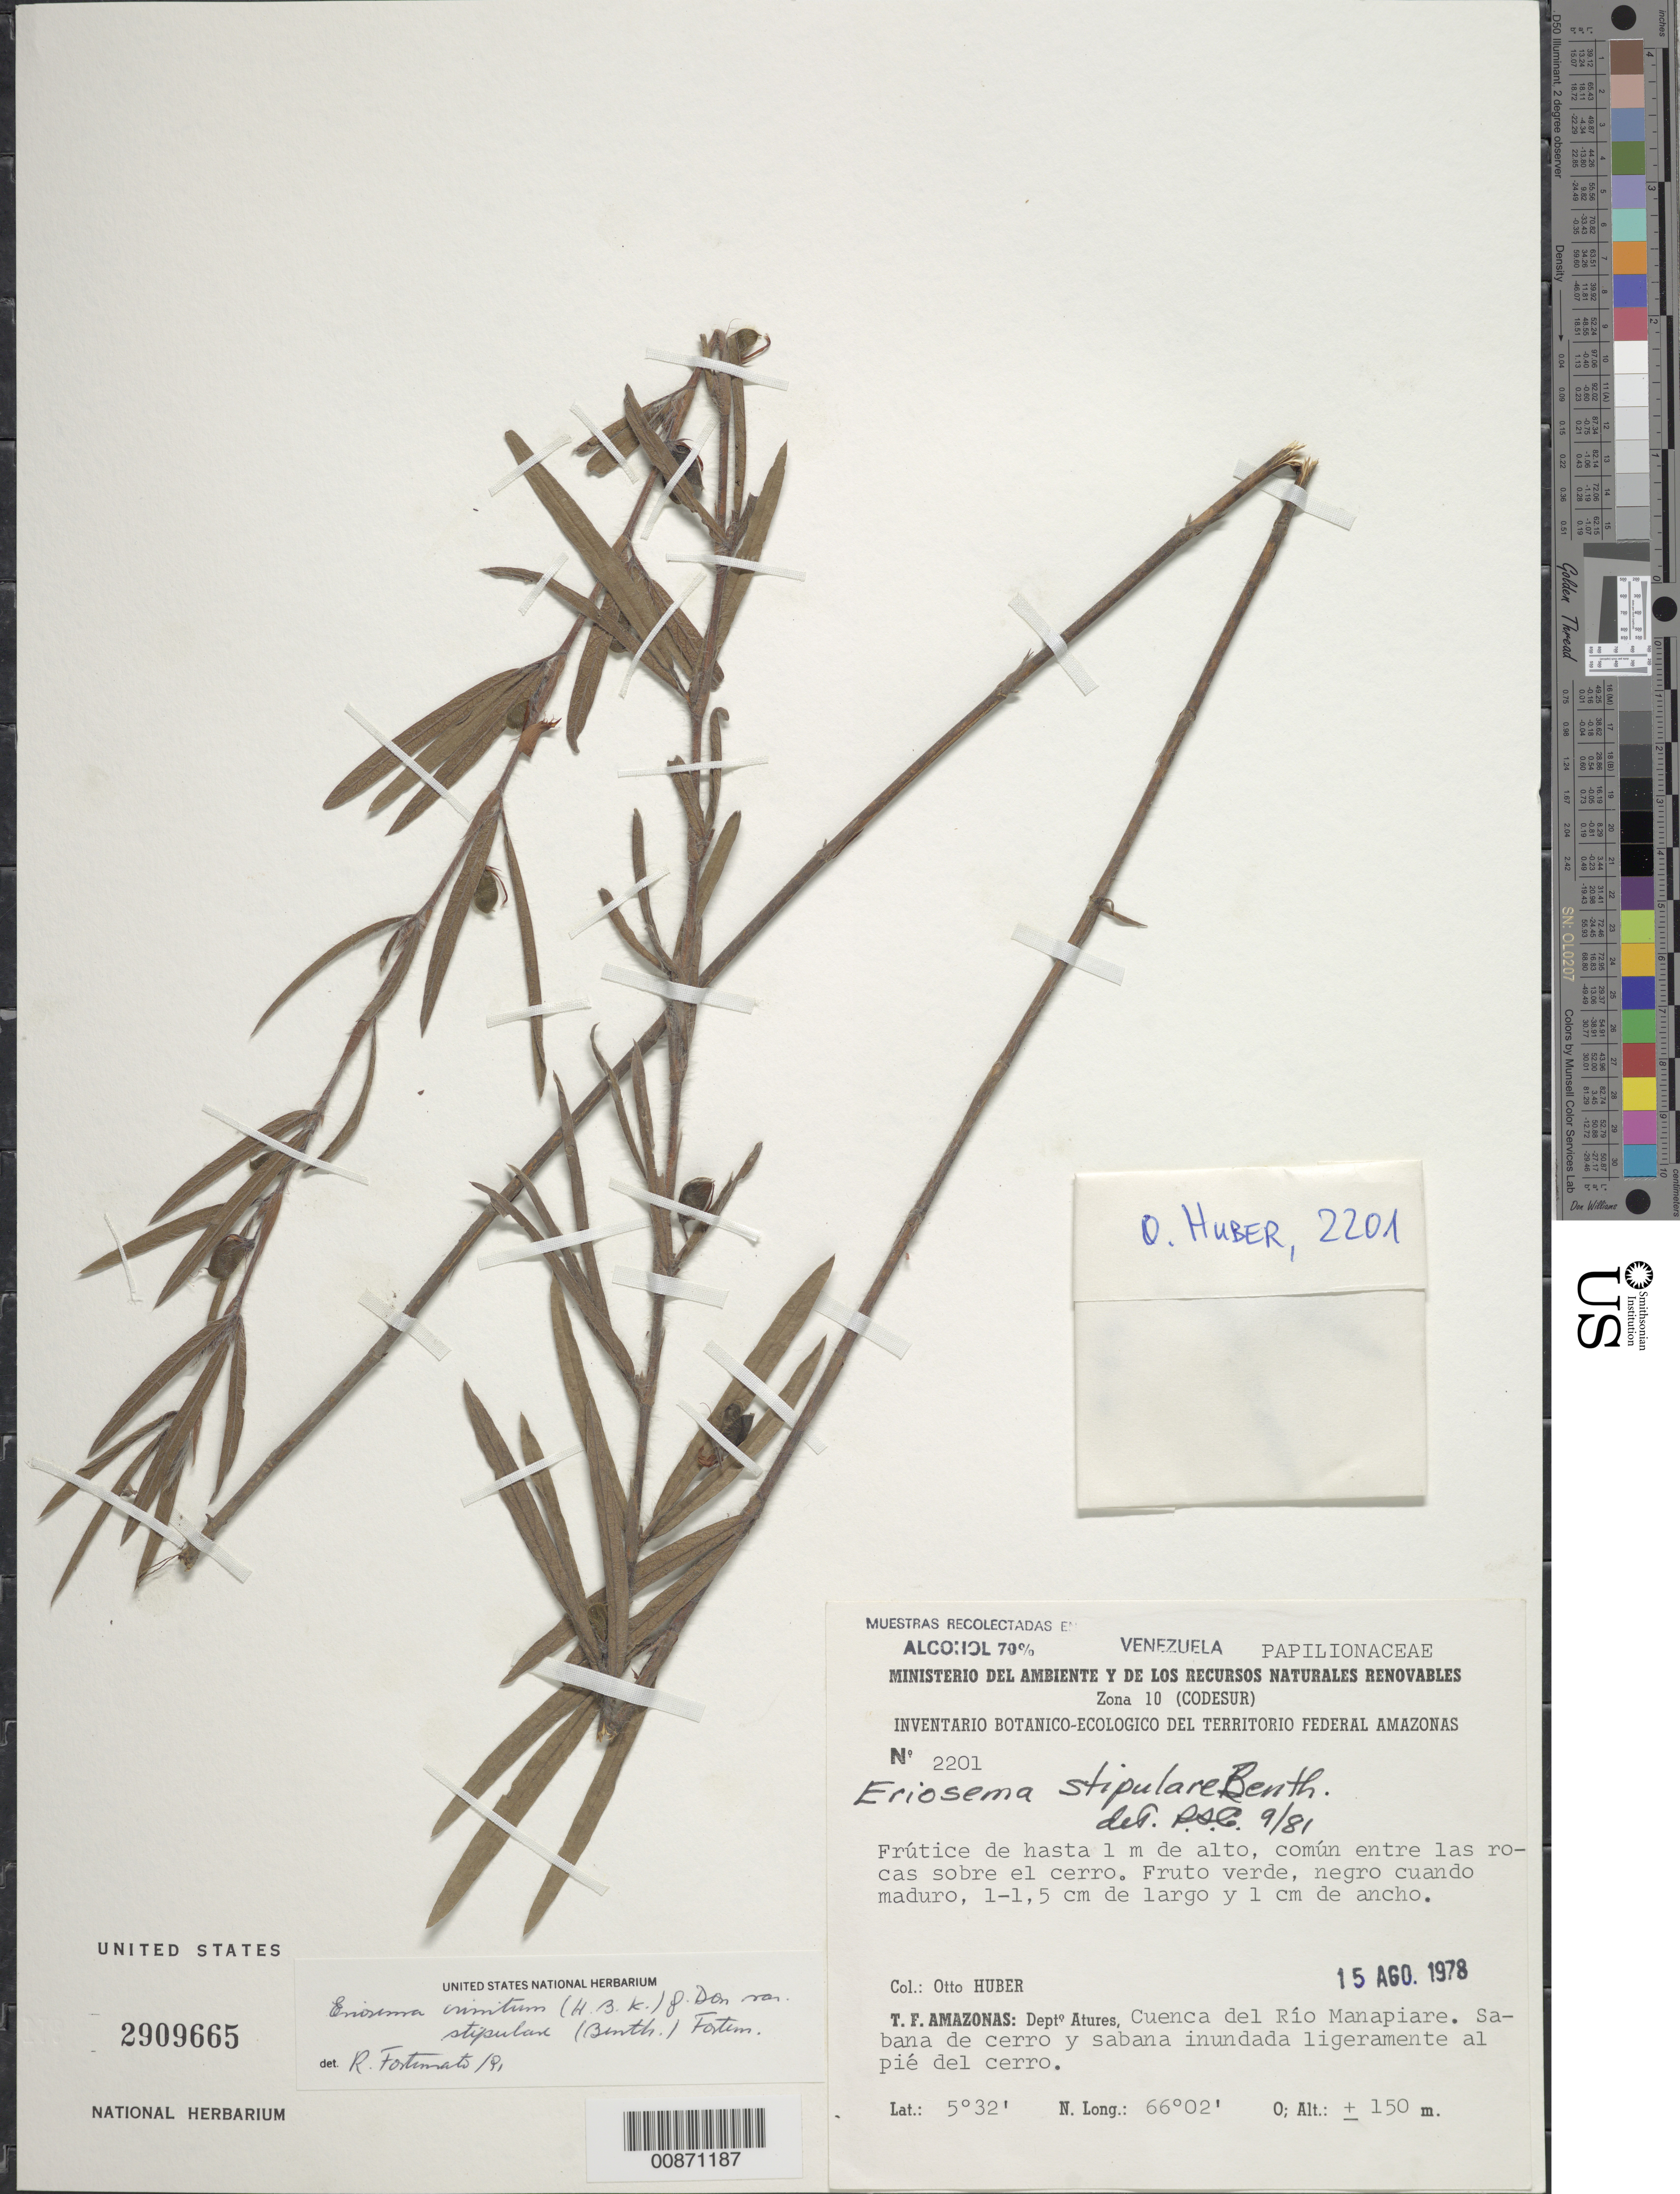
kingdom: Plantae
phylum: Tracheophyta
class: Magnoliopsida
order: Fabales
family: Fabaceae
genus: Eriosema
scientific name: Eriosema crinitum var. stipulare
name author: (Benth.) Fortunato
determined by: Fortunata, R.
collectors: O. Huber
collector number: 2201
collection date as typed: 15-Aug-78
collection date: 1978-08-15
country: Venezuela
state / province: Amazonas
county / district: Atures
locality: Río Manapiare, cuenca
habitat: Entre las rocas sobre el cerro; sabana de cerro y sabana inundada ligeramente al pié del cerro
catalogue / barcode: US 2909665